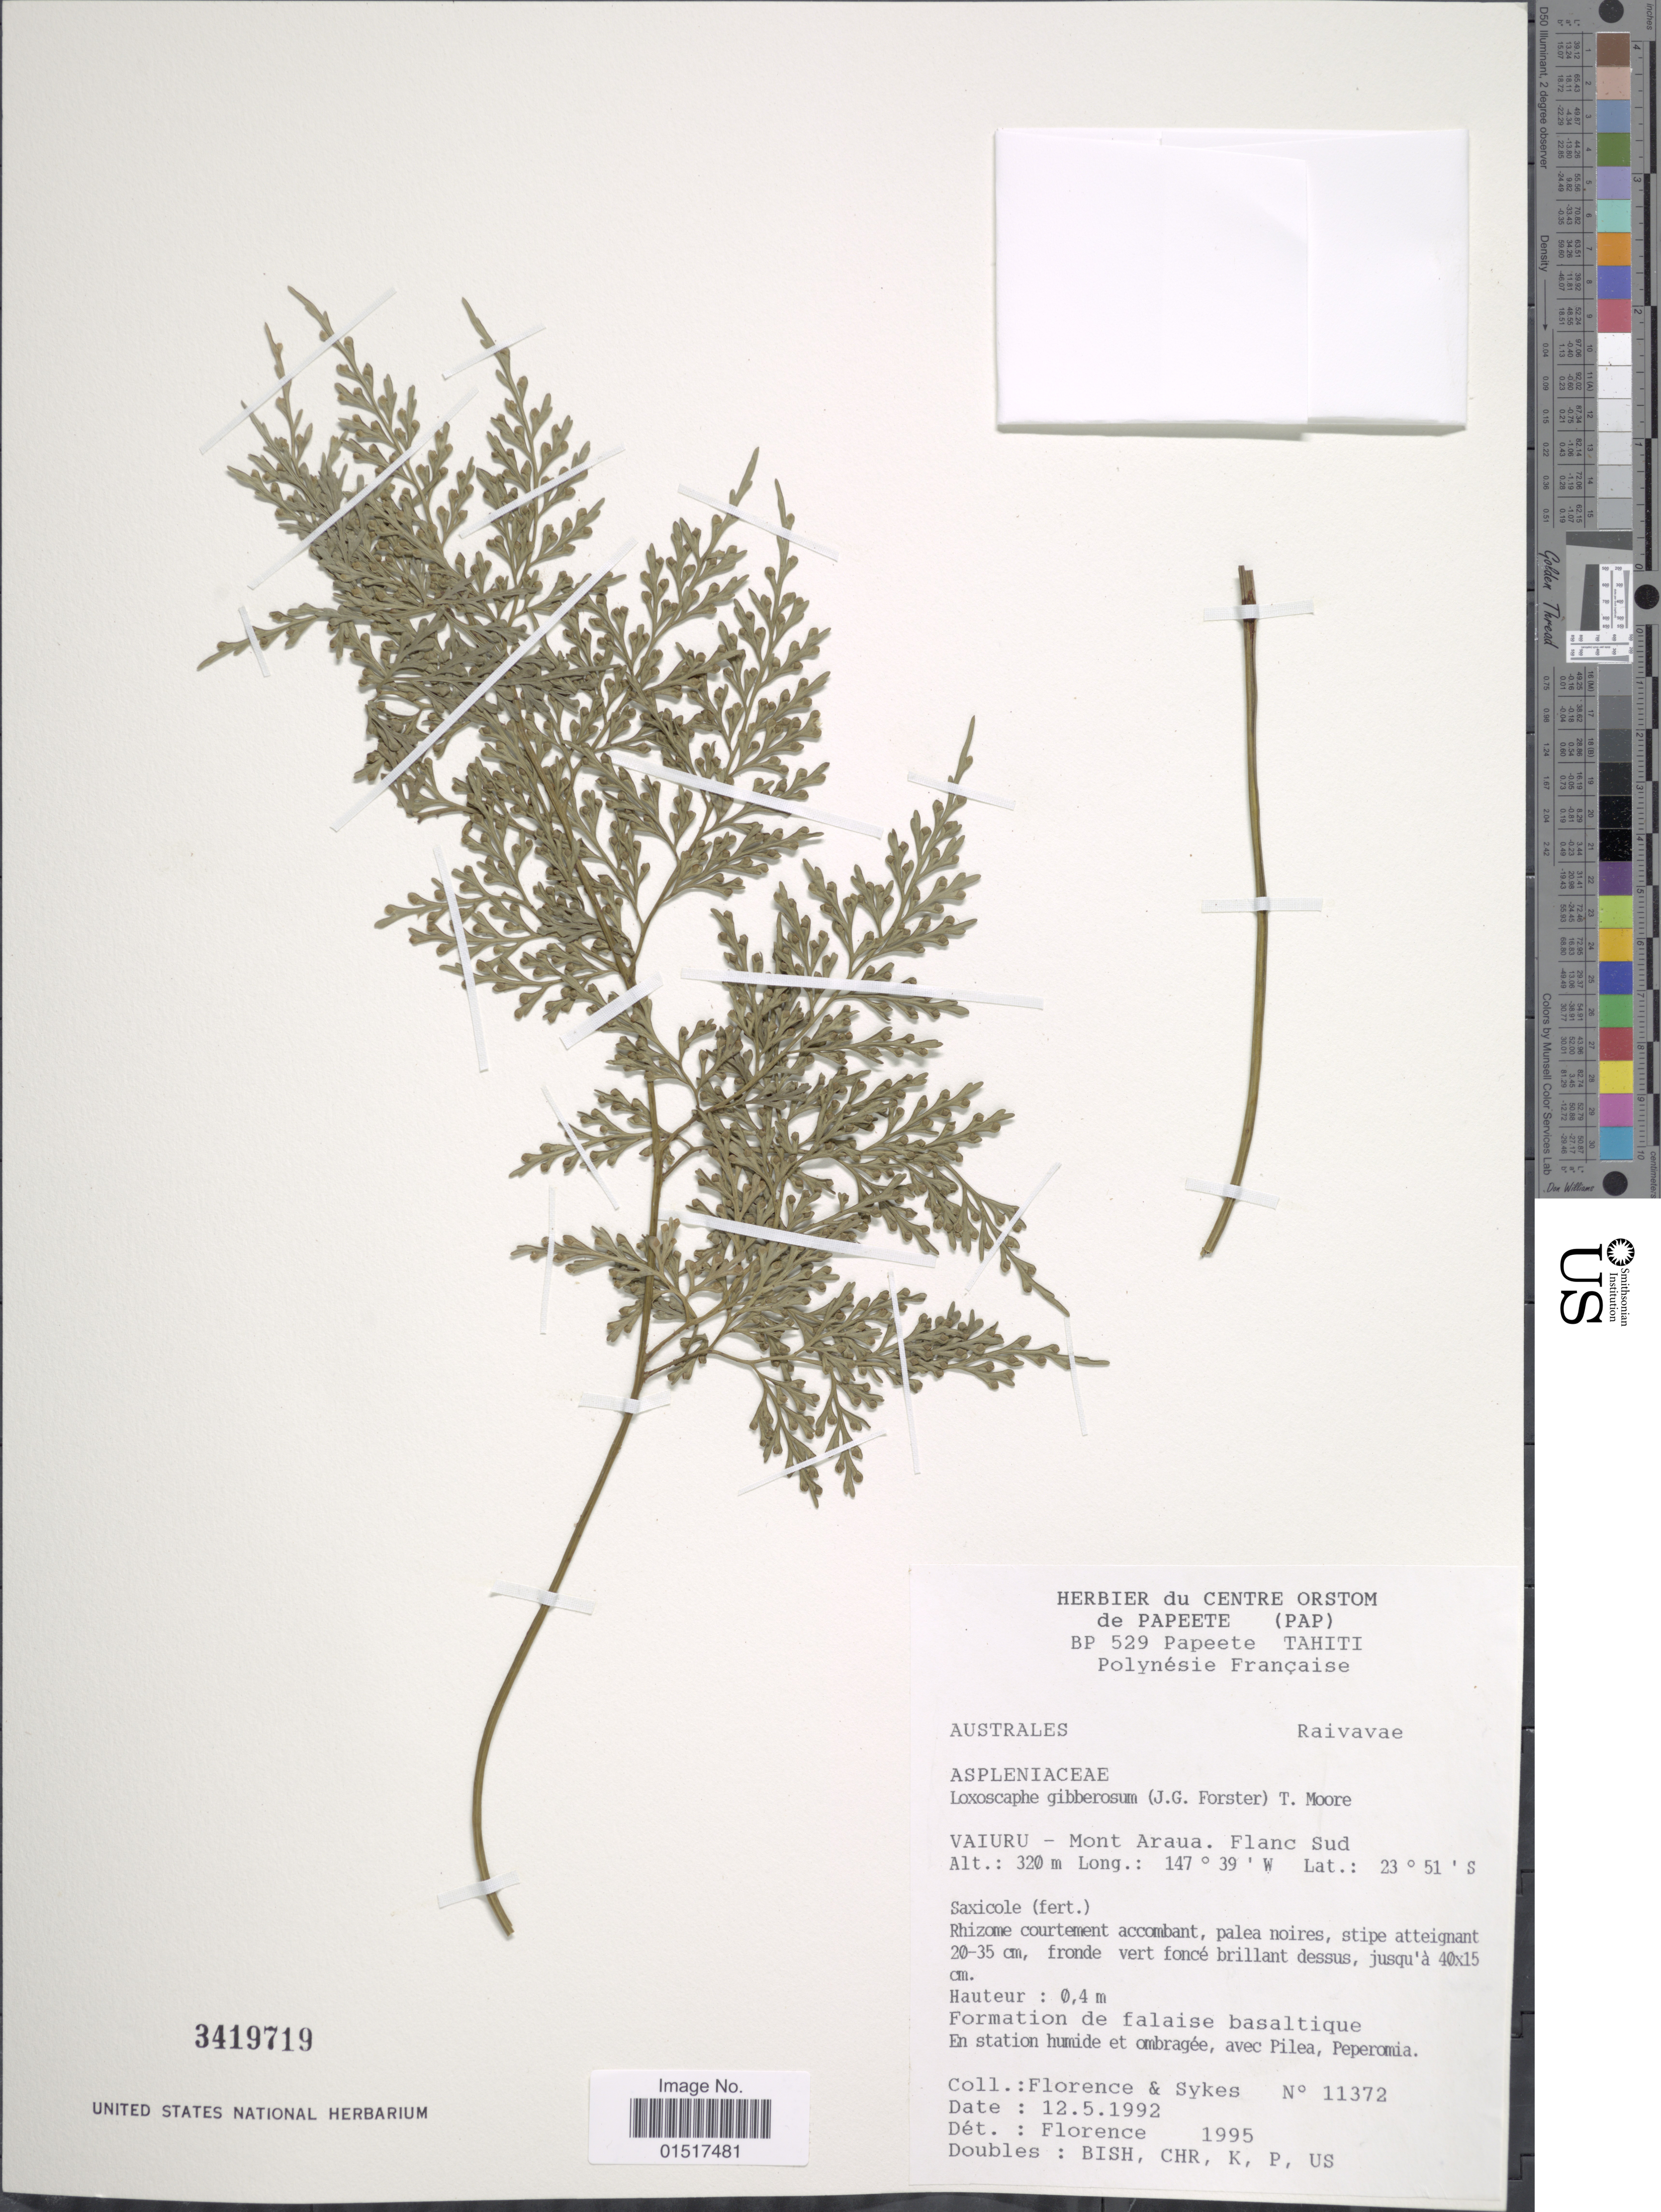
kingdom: Plantae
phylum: Tracheophyta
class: Polypodiopsida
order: Polypodiales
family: Aspleniaceae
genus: Asplenium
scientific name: Asplenium gibberosum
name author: (G. Forst.) Mett.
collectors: -. Florence & Sykes, --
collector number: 11372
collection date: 1992-05-12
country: French Polynesia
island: Raivavae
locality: Australes. Raivavae. Vaiuru - Mont Araua. Flanc Sud.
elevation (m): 320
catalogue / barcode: US 3419719